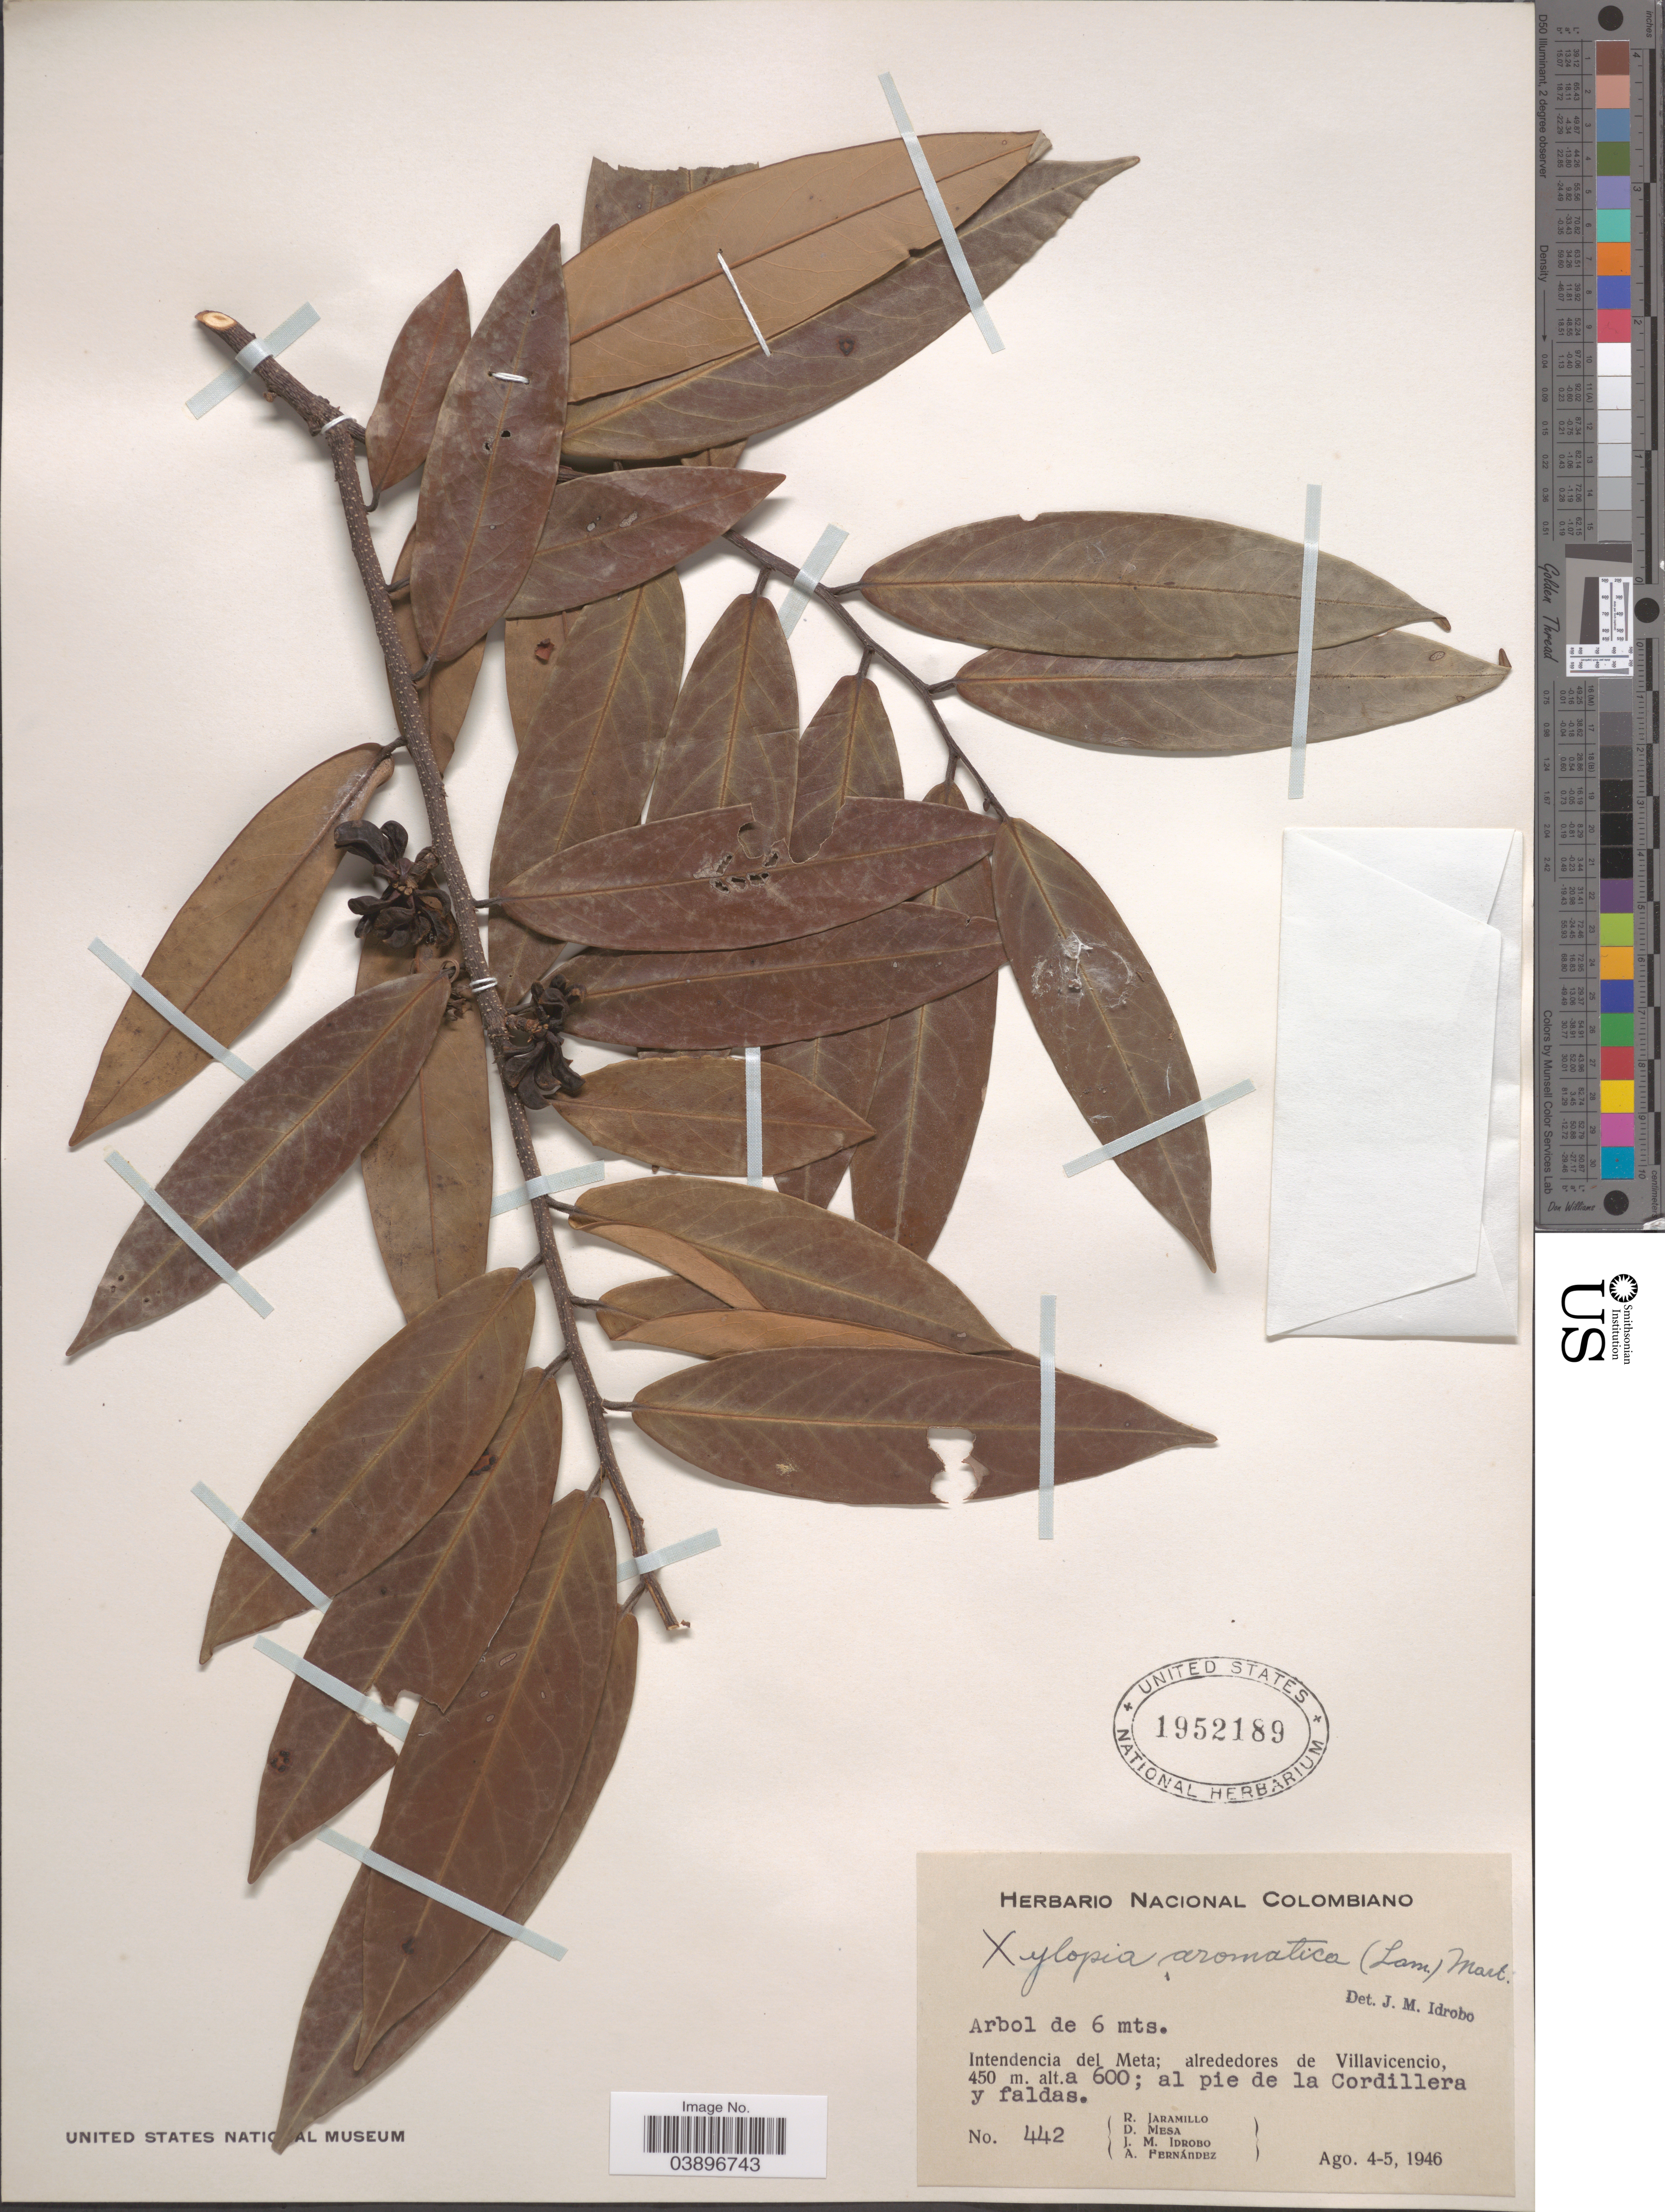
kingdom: Plantae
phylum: Tracheophyta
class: Magnoliopsida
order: Magnoliales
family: Annonaceae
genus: Xylopia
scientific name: Xylopia aromatica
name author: (Lam.) Mart.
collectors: R. Jaramillo, D. Mesa, J. M. Idrobo & A. Fernández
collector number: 442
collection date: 1946-08-04/1946-08-05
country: Colombia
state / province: Meta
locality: Intendencia del Meta; alrededores de Villavicencio; al pie de la Cordillera y faldas.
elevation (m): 450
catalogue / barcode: US 1952189